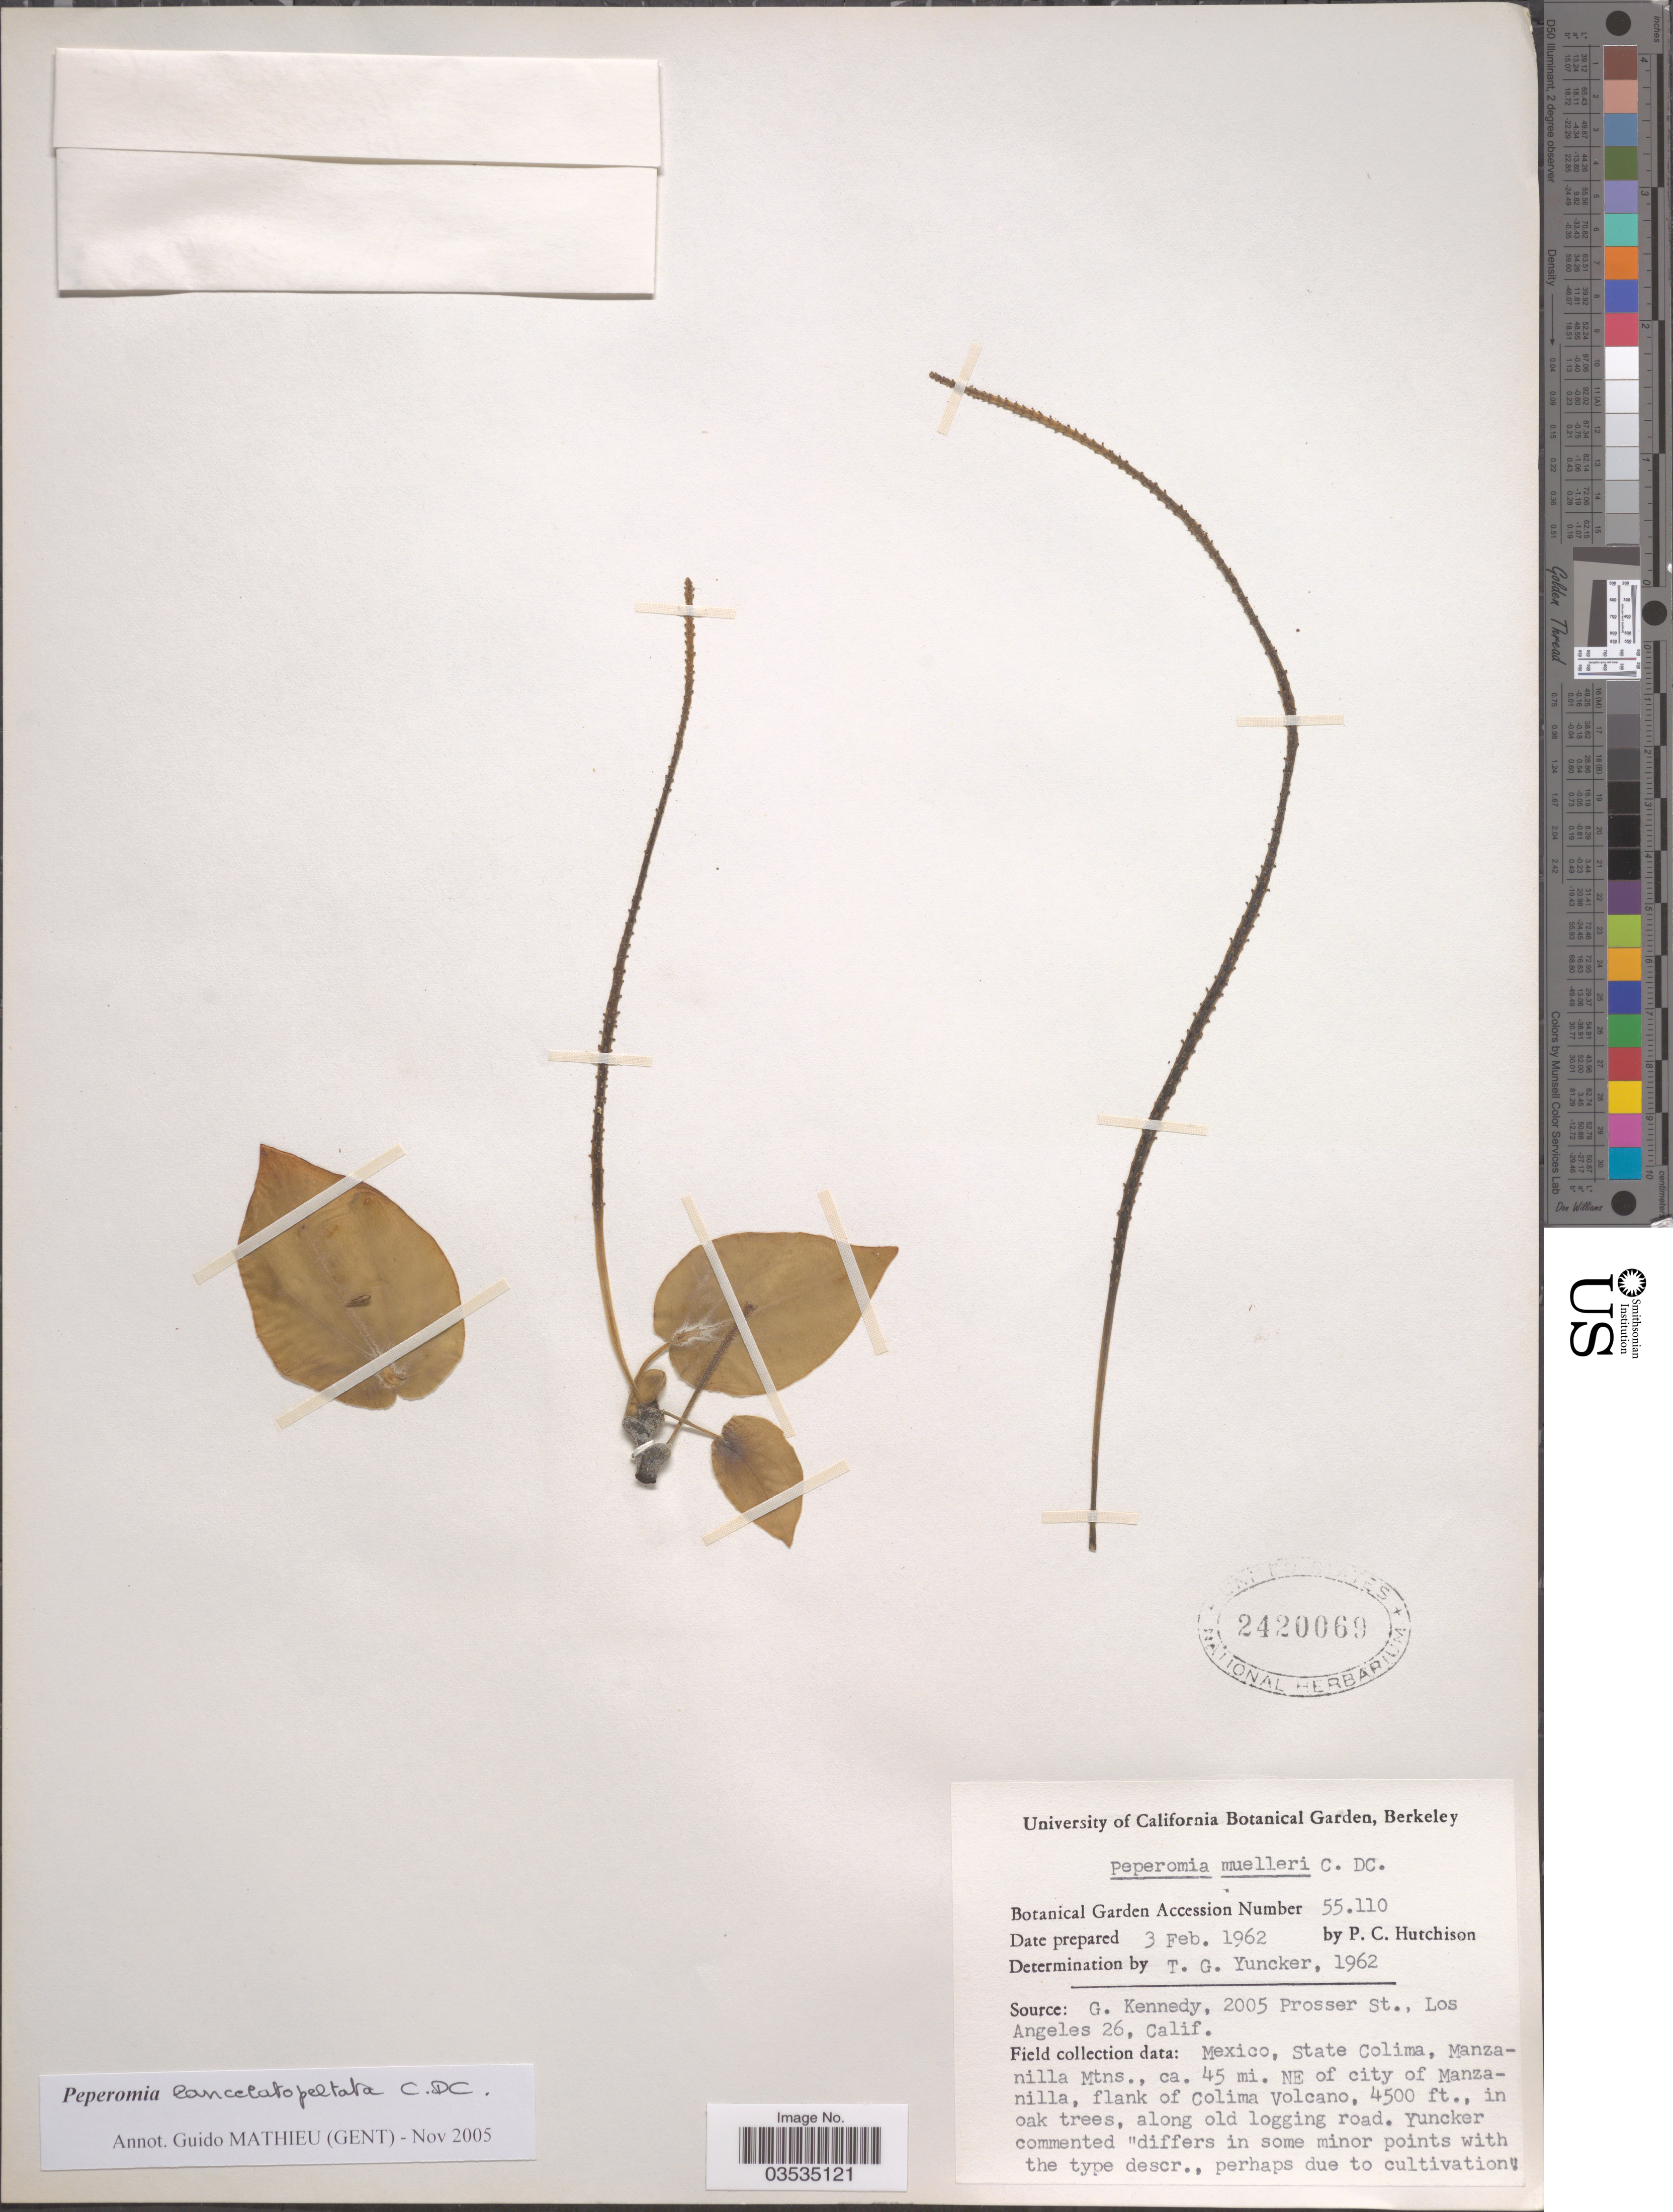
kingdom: Plantae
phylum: Tracheophyta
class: Magnoliopsida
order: Piperales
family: Piperaceae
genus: Peperomia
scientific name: Peperomia lanceolatopeltata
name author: C. DC.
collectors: P. C. Hutchison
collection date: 1962-02-03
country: United States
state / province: California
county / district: Alameda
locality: University of California Botanical Garden, Berkeley.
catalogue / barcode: US 2420069